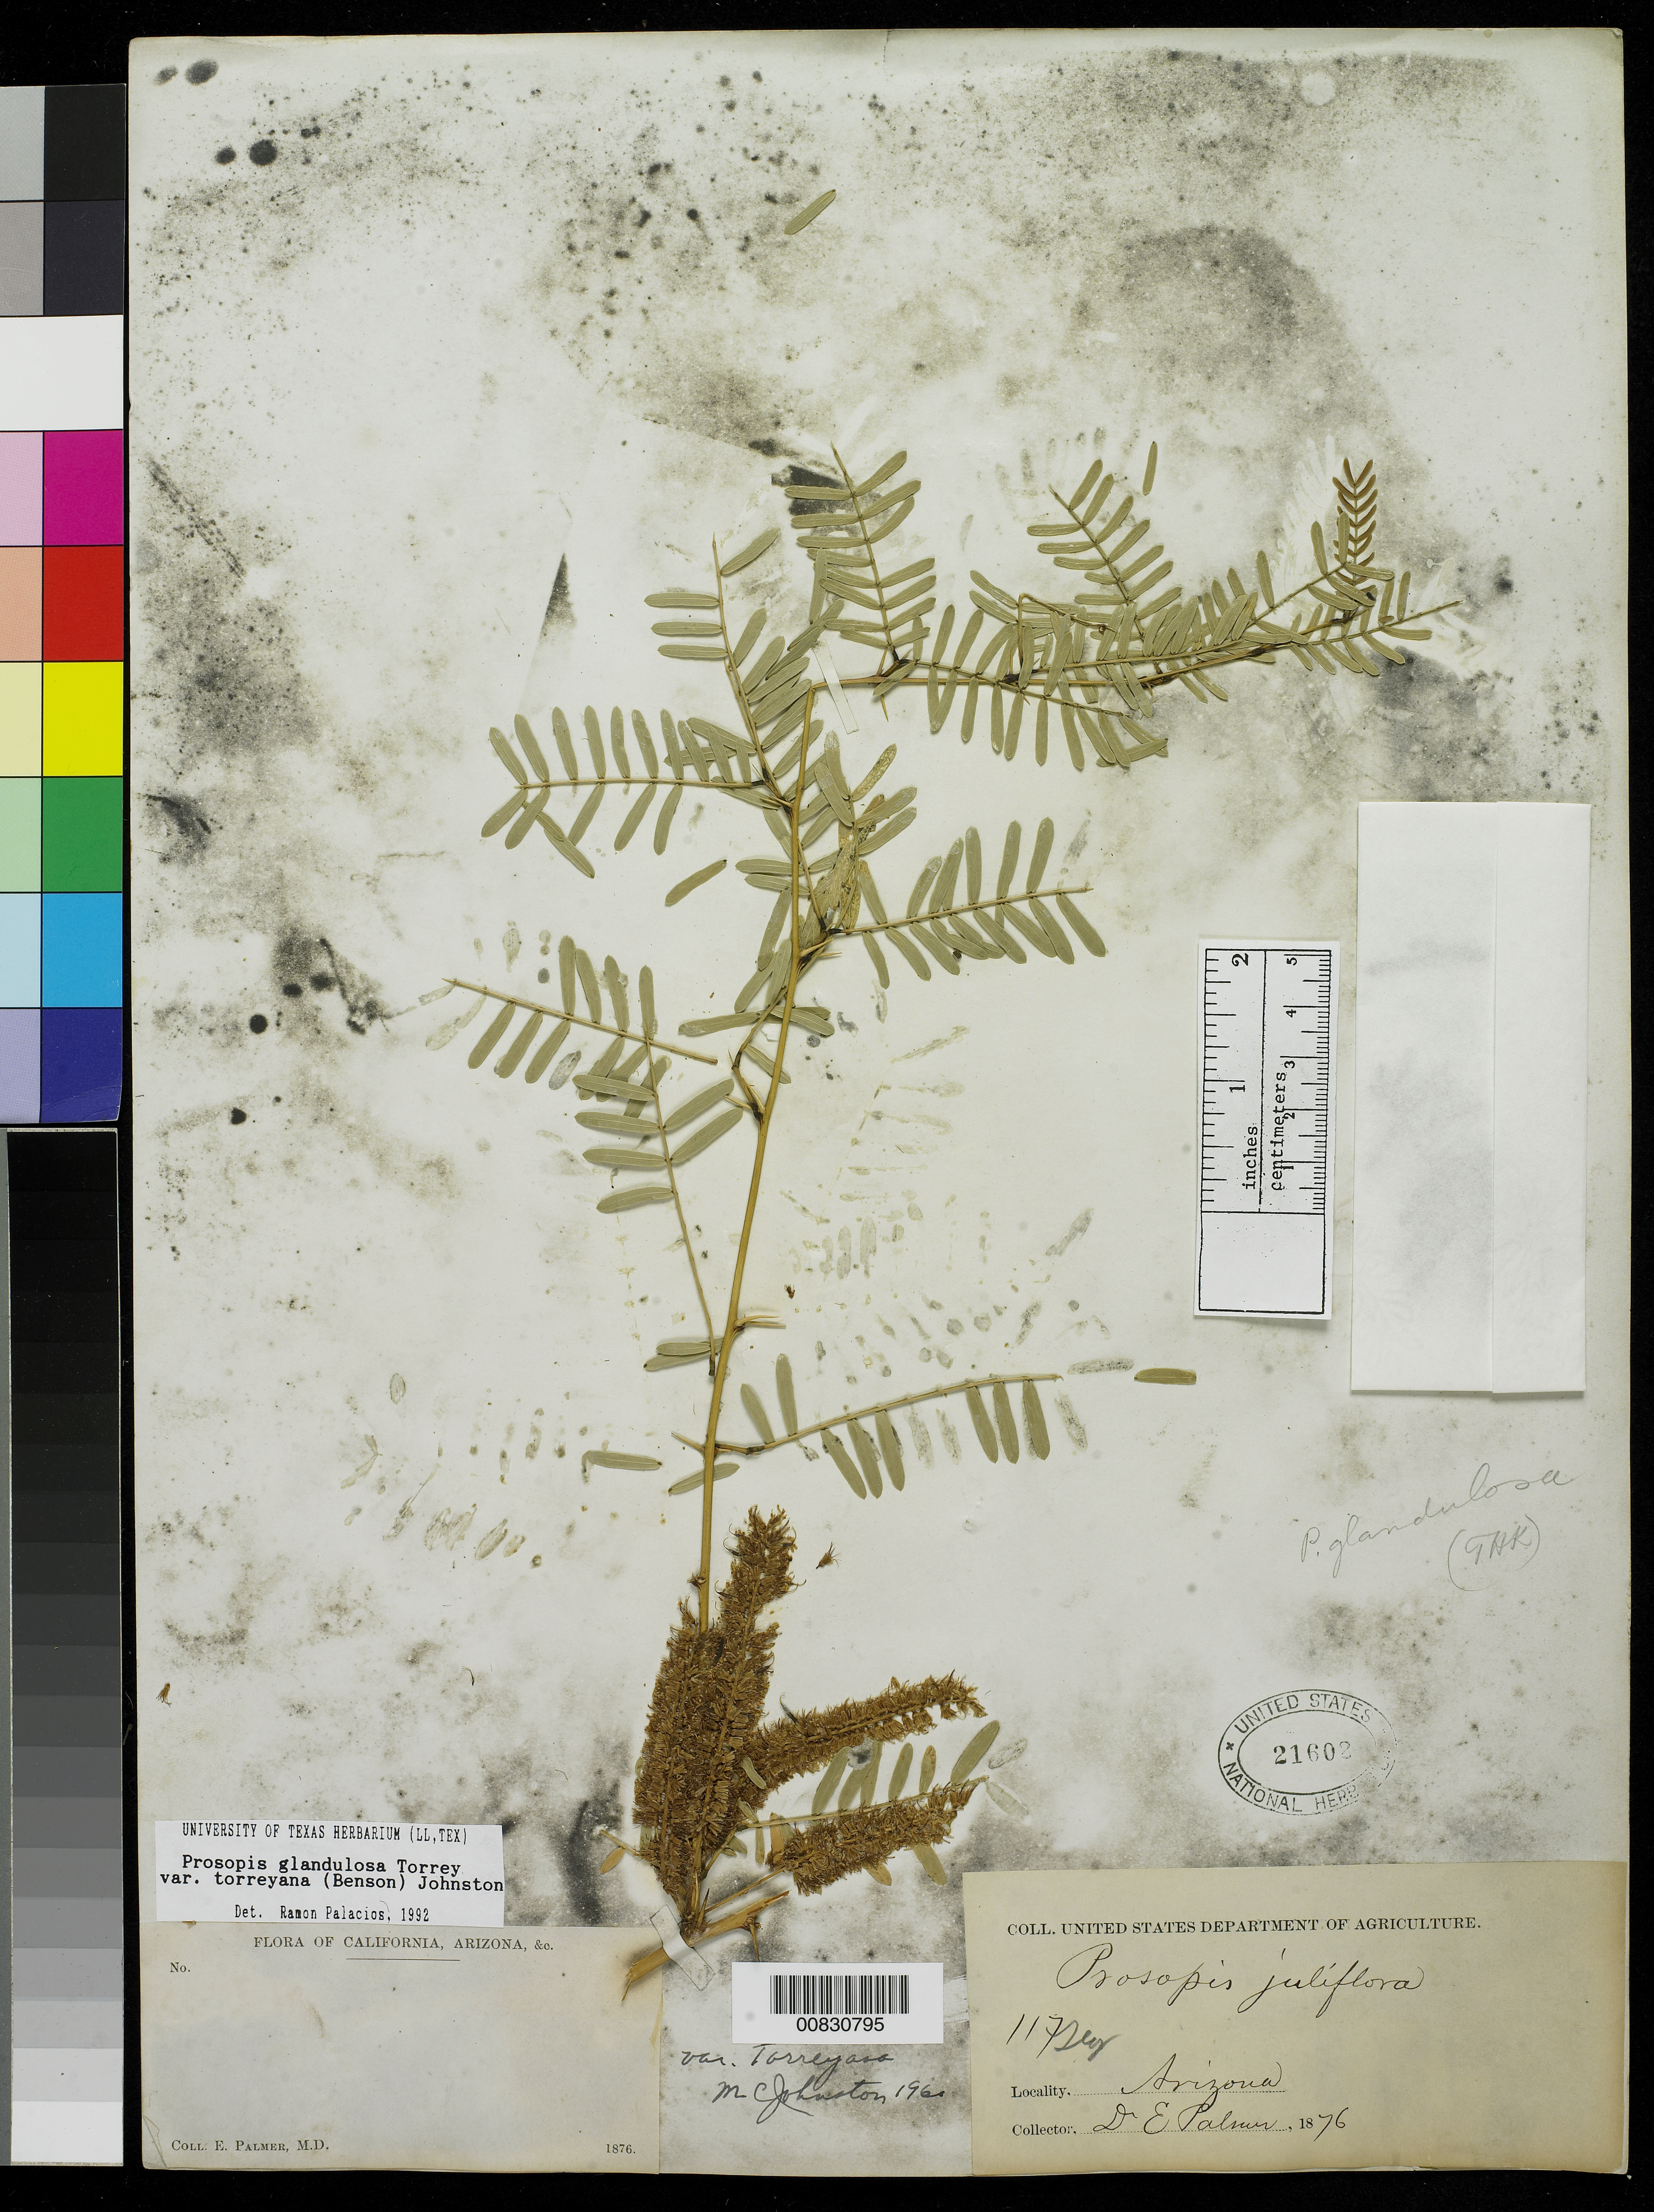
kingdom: Plantae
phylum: Tracheophyta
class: Magnoliopsida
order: Fabales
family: Fabaceae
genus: Neltuma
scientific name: Neltuma odorata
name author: (Torr. & Frém.) C. E. Hughes & G.P. Lewis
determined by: Strong, Mark T., (BOT), Smithsonian Institution - National Museum of Natural History (UNITED STATES)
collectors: E. Palmer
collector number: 117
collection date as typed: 1876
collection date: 1876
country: United States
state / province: Arizona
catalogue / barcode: US 21602